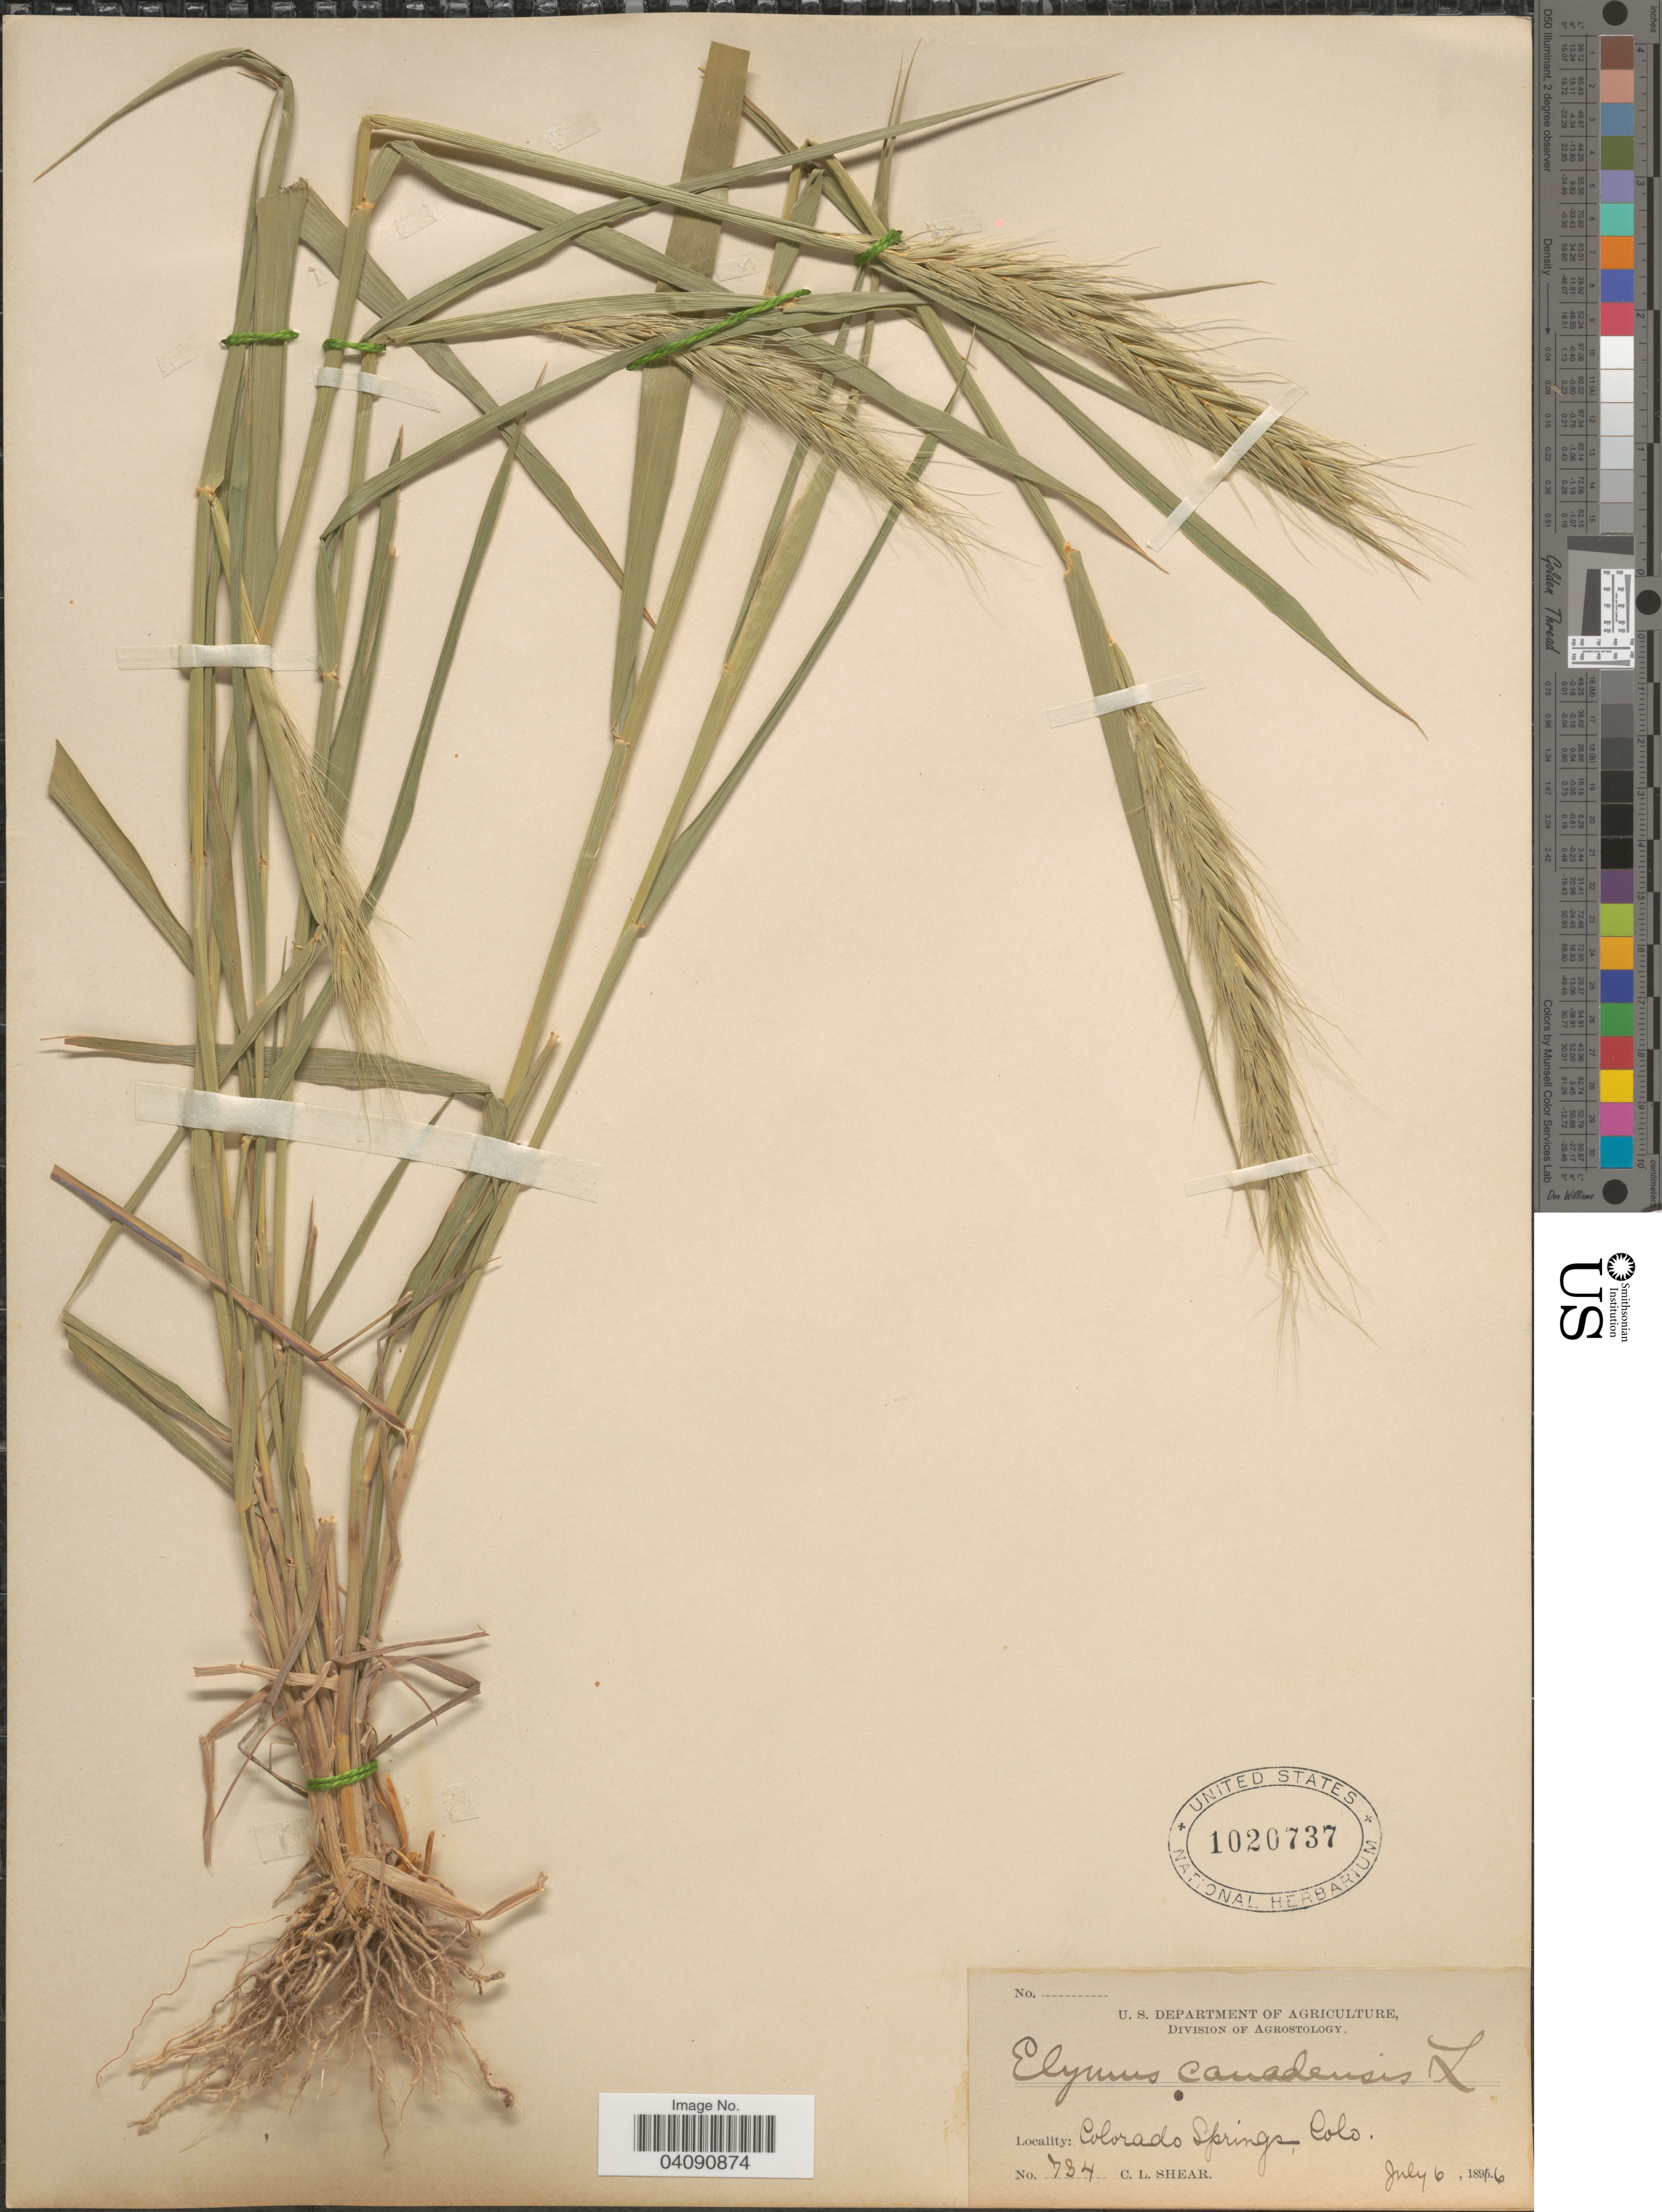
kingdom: Plantae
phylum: Tracheophyta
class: Liliopsida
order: Poales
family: Poaceae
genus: Elymus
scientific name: Elymus canadensis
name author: L.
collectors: C. L. Shear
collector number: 734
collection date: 1896-07-06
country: United States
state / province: Colorado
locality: Colorado Springs.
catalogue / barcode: US 1020737